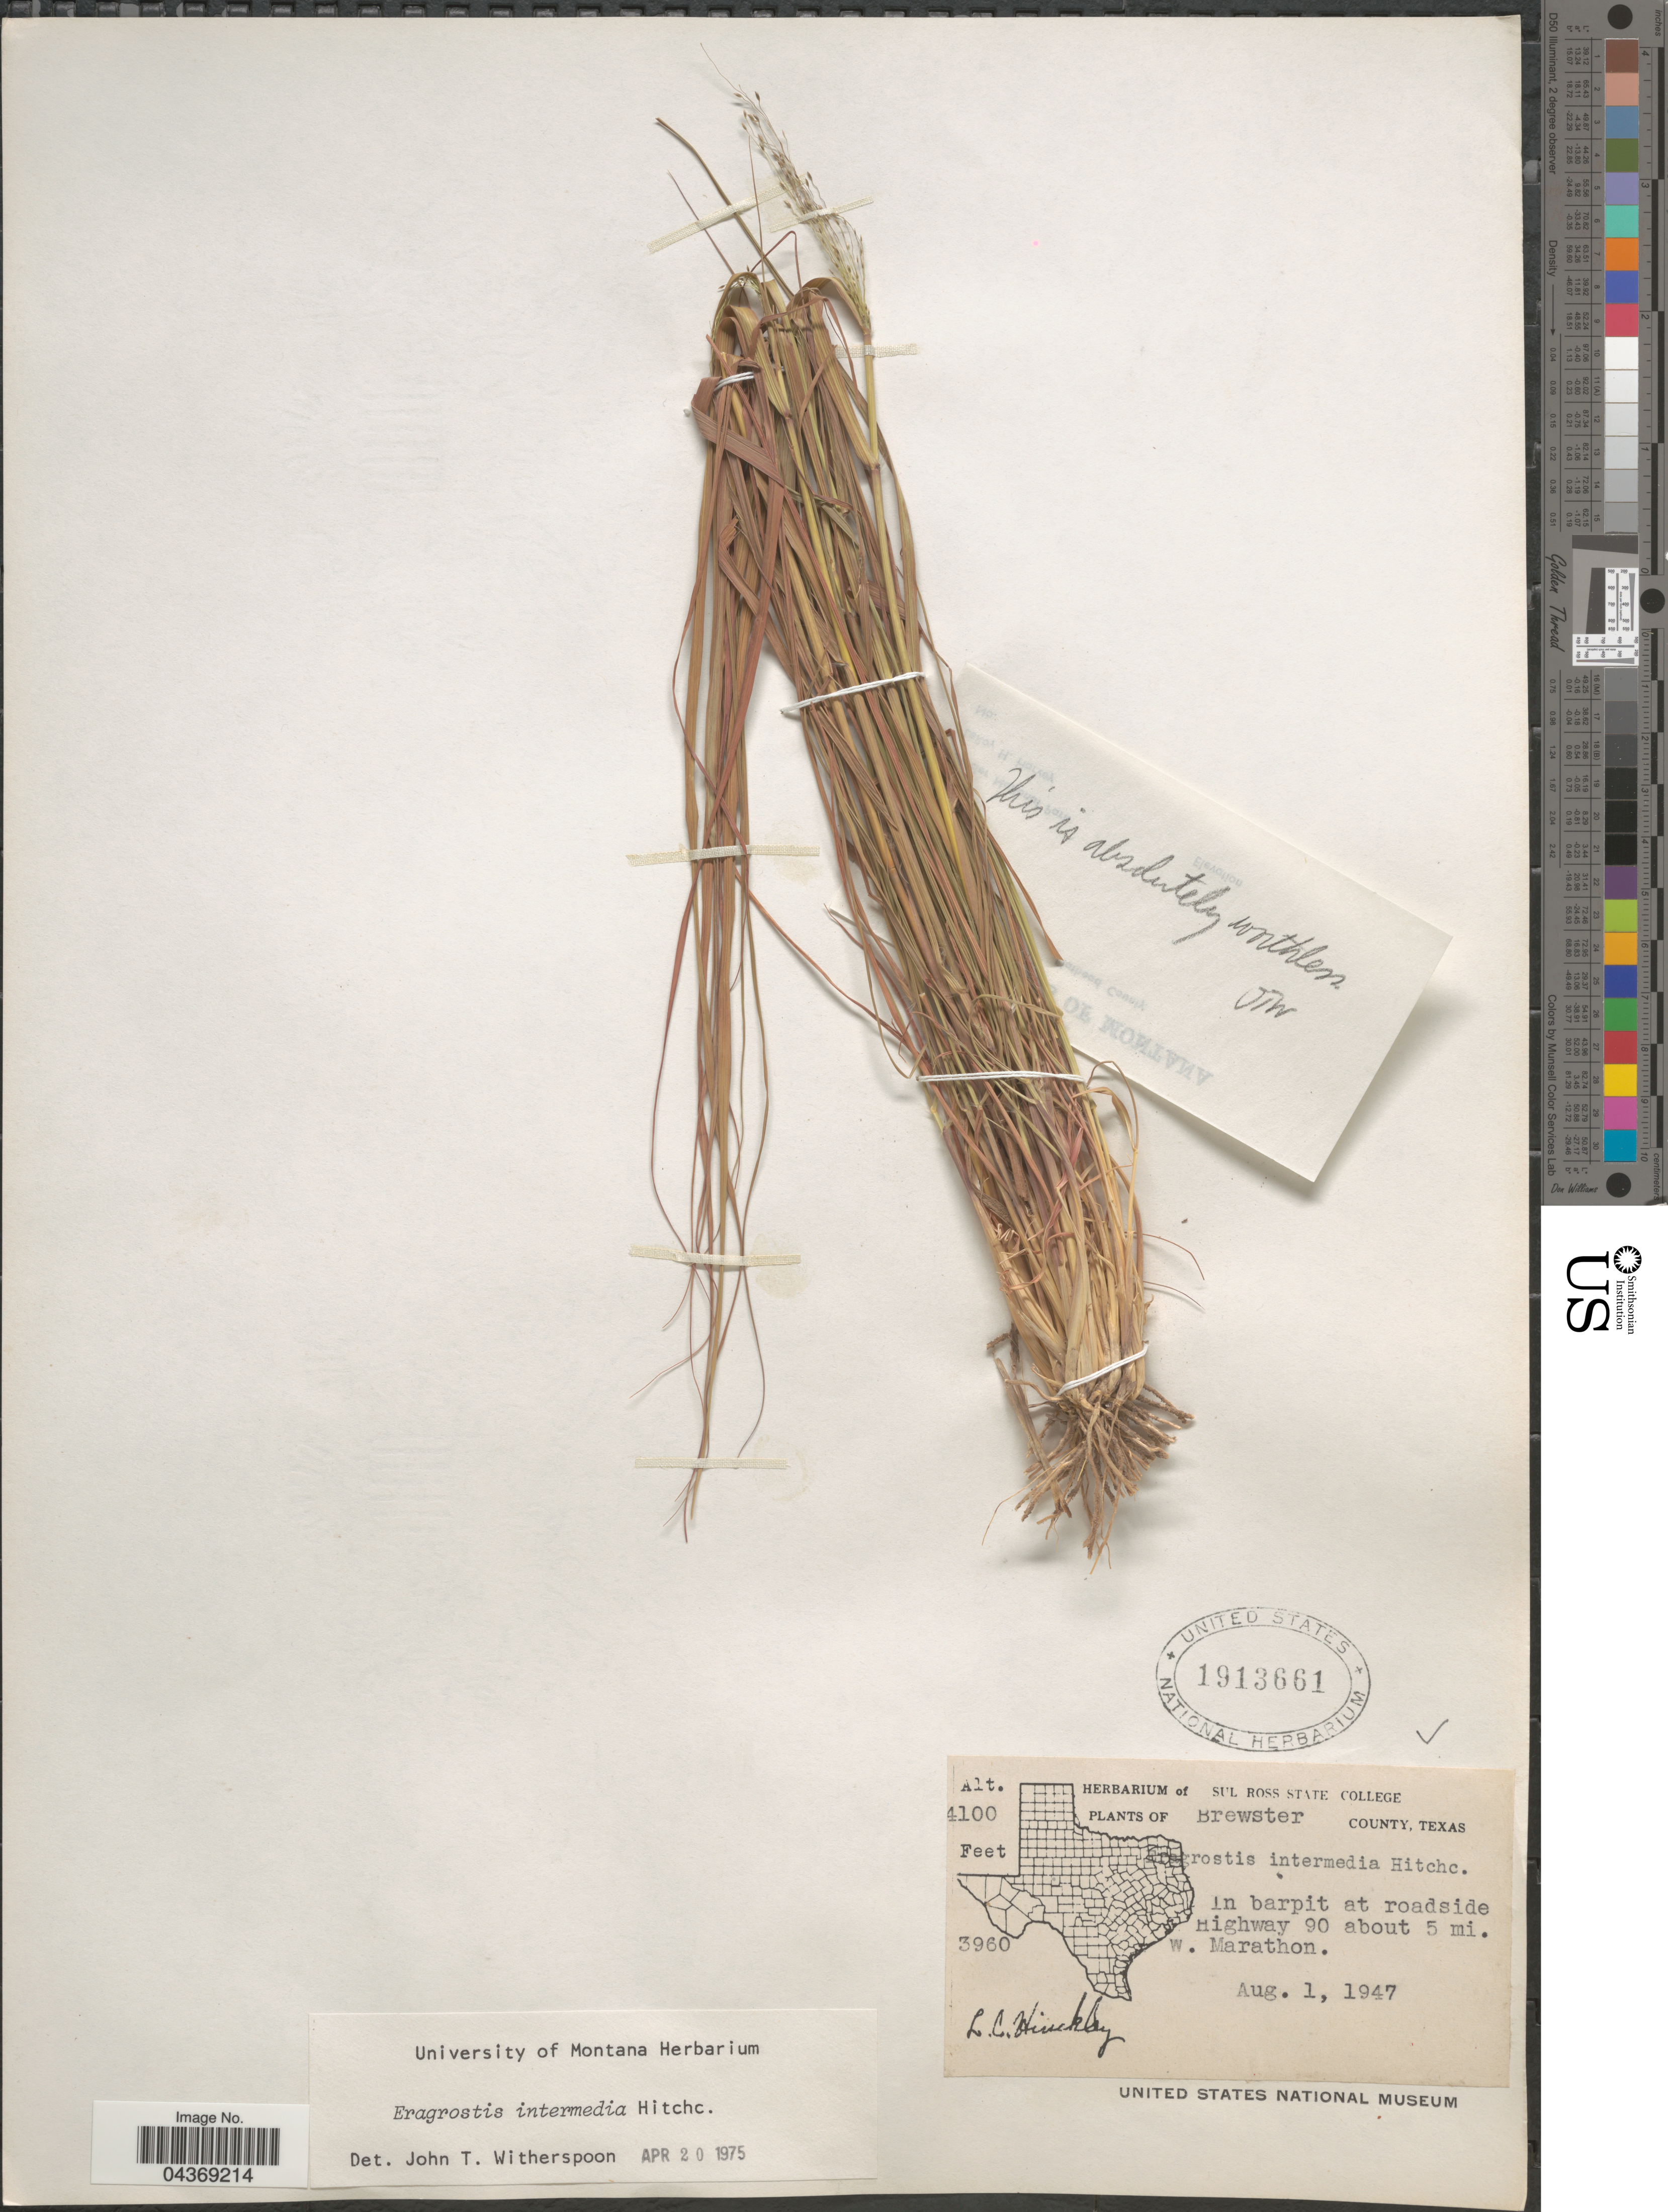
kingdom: Plantae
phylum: Tracheophyta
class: Liliopsida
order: Poales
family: Poaceae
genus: Eragrostis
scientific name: Eragrostis intermedia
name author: Hitchc.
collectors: L. Hinckley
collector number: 3960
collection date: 1947-08-01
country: United States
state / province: Texas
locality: Brewster County. In barpit at roadside Highway 90 about 5 mi. W. Marathon.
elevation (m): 1250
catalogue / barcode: US 1913661